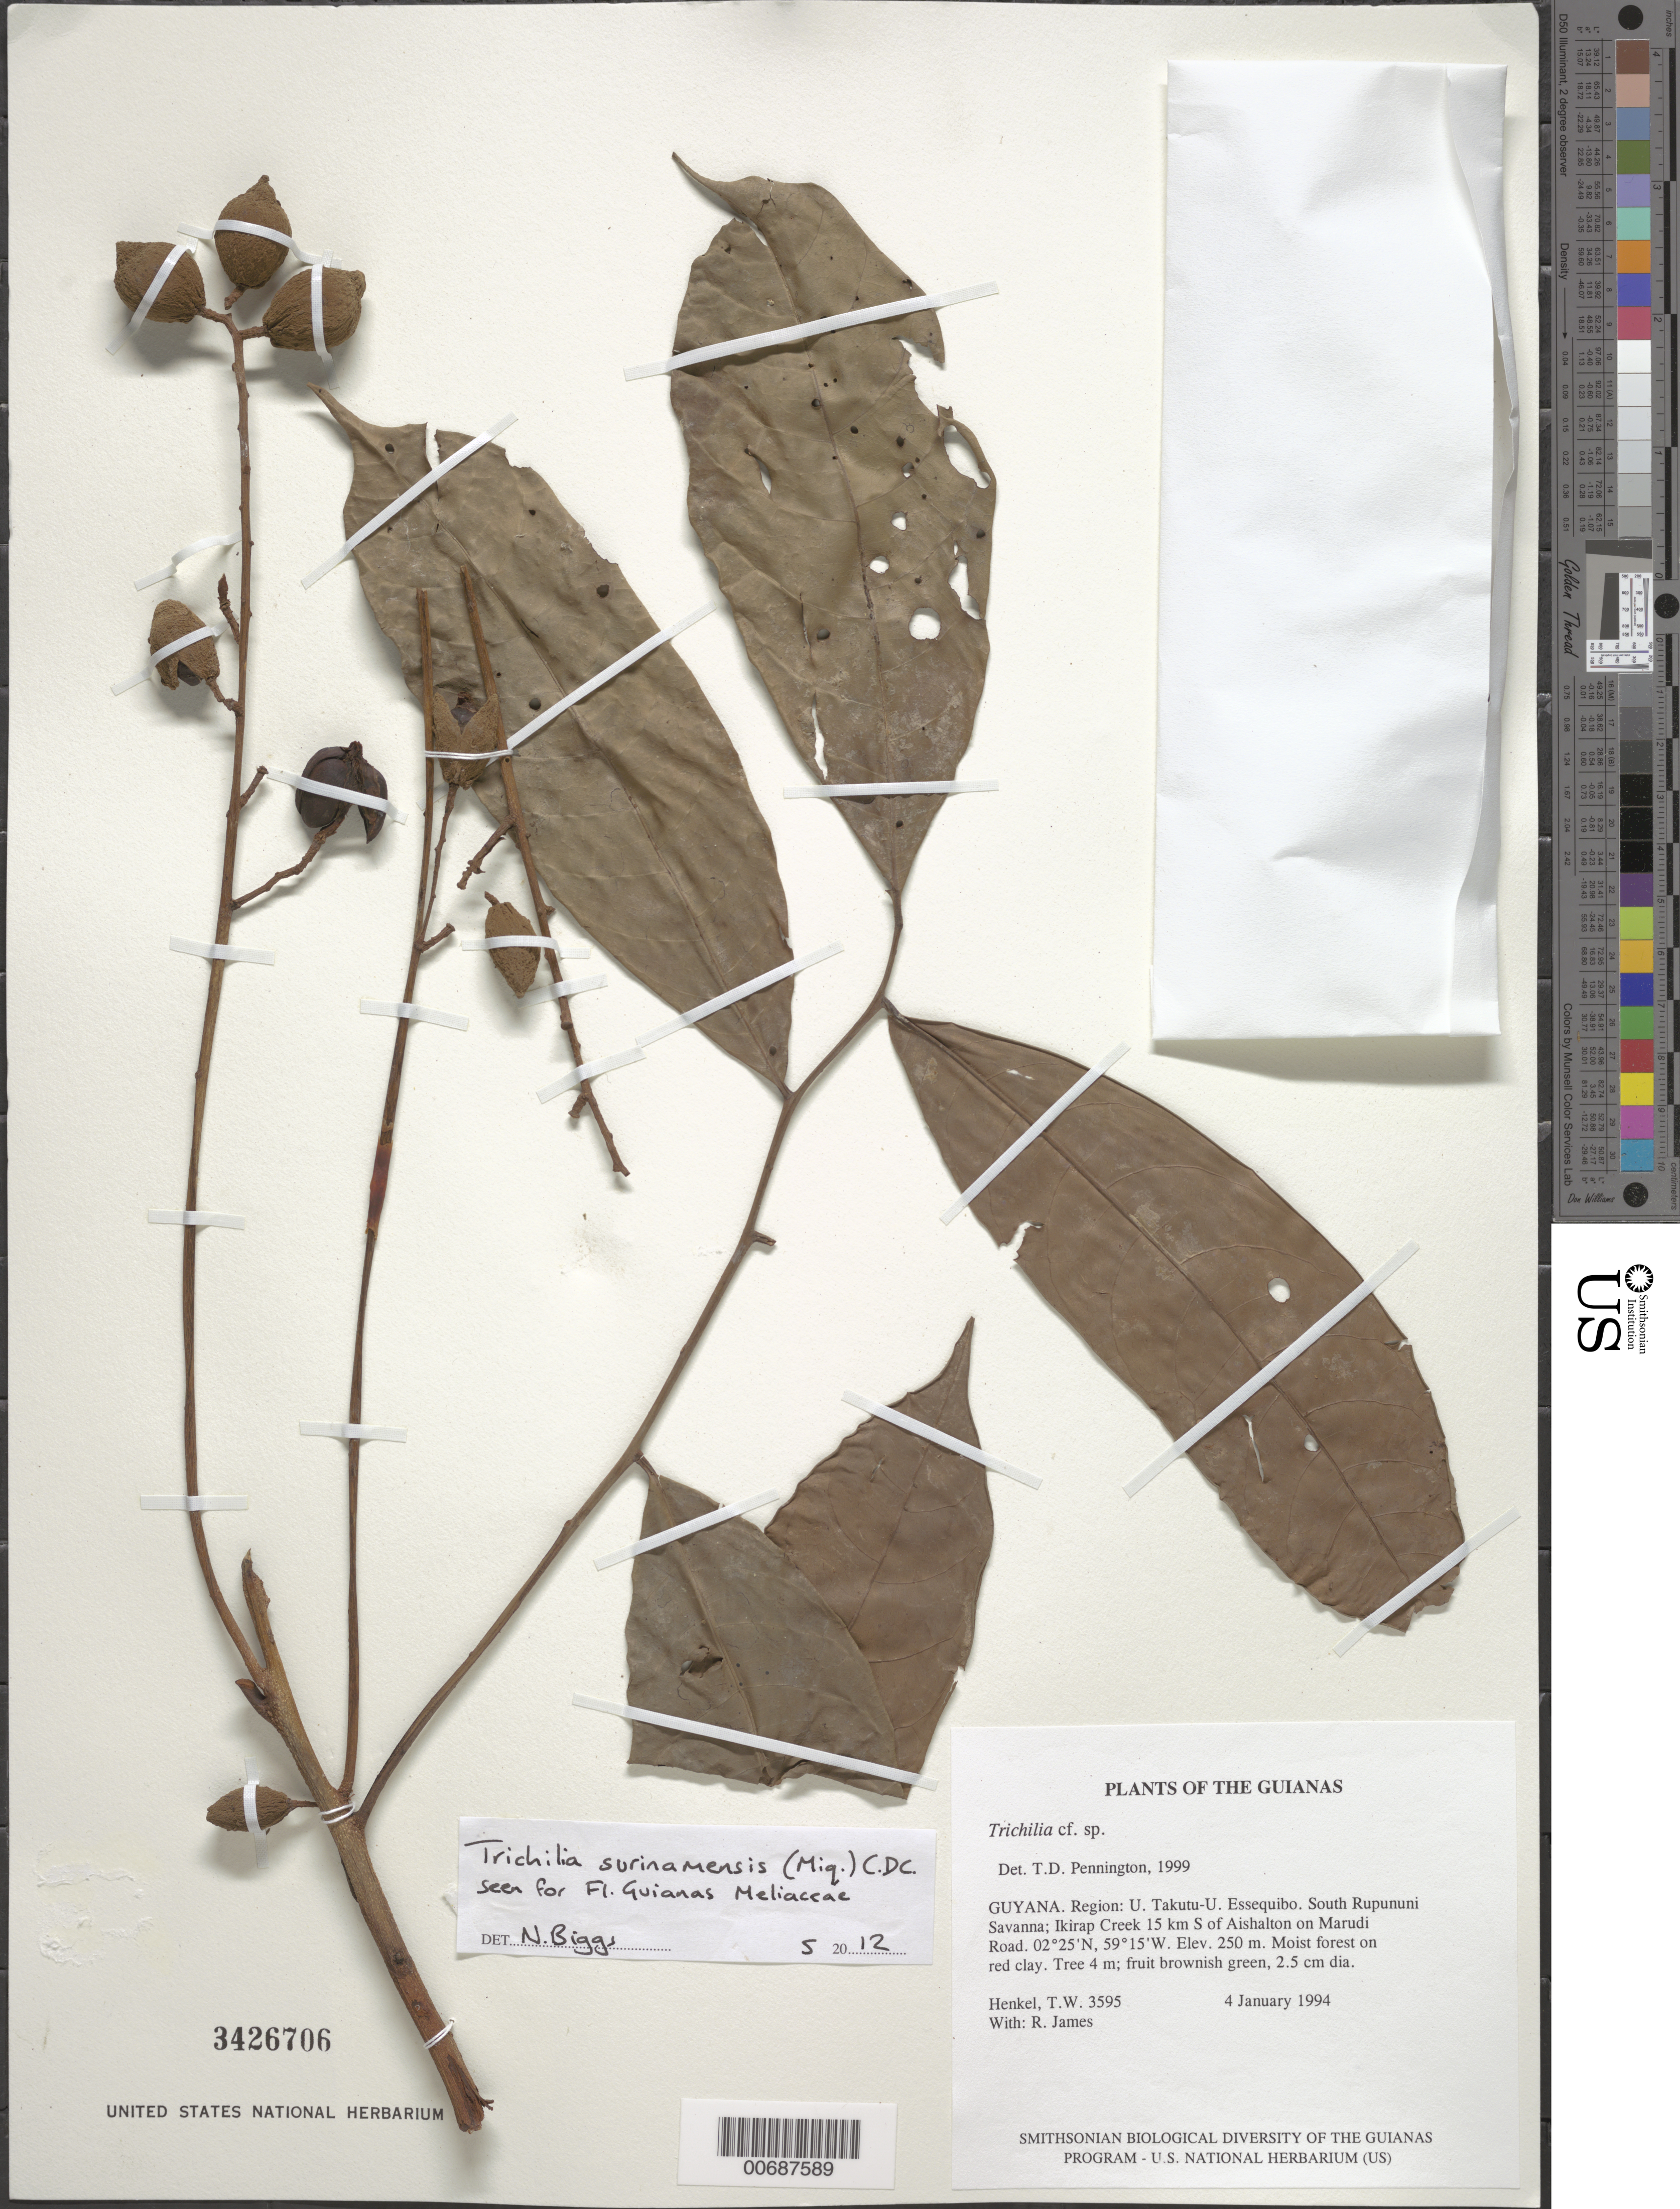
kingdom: Plantae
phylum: Tracheophyta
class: Magnoliopsida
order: Sapindales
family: Meliaceae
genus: Trichilia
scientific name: Trichilia surinamensis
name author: (Miq.) C. DC.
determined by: Biggs, N.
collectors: T. Henkel & R. James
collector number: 3595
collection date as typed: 4 January 1994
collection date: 1994-01-04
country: Guyana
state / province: U. Takutu-U. Essequibo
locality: South Rupununi Savanna; Ikirap Creek 15 km S of Aishalton on Marudi Road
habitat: Moist forest on red clay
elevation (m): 250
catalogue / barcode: US 3246706